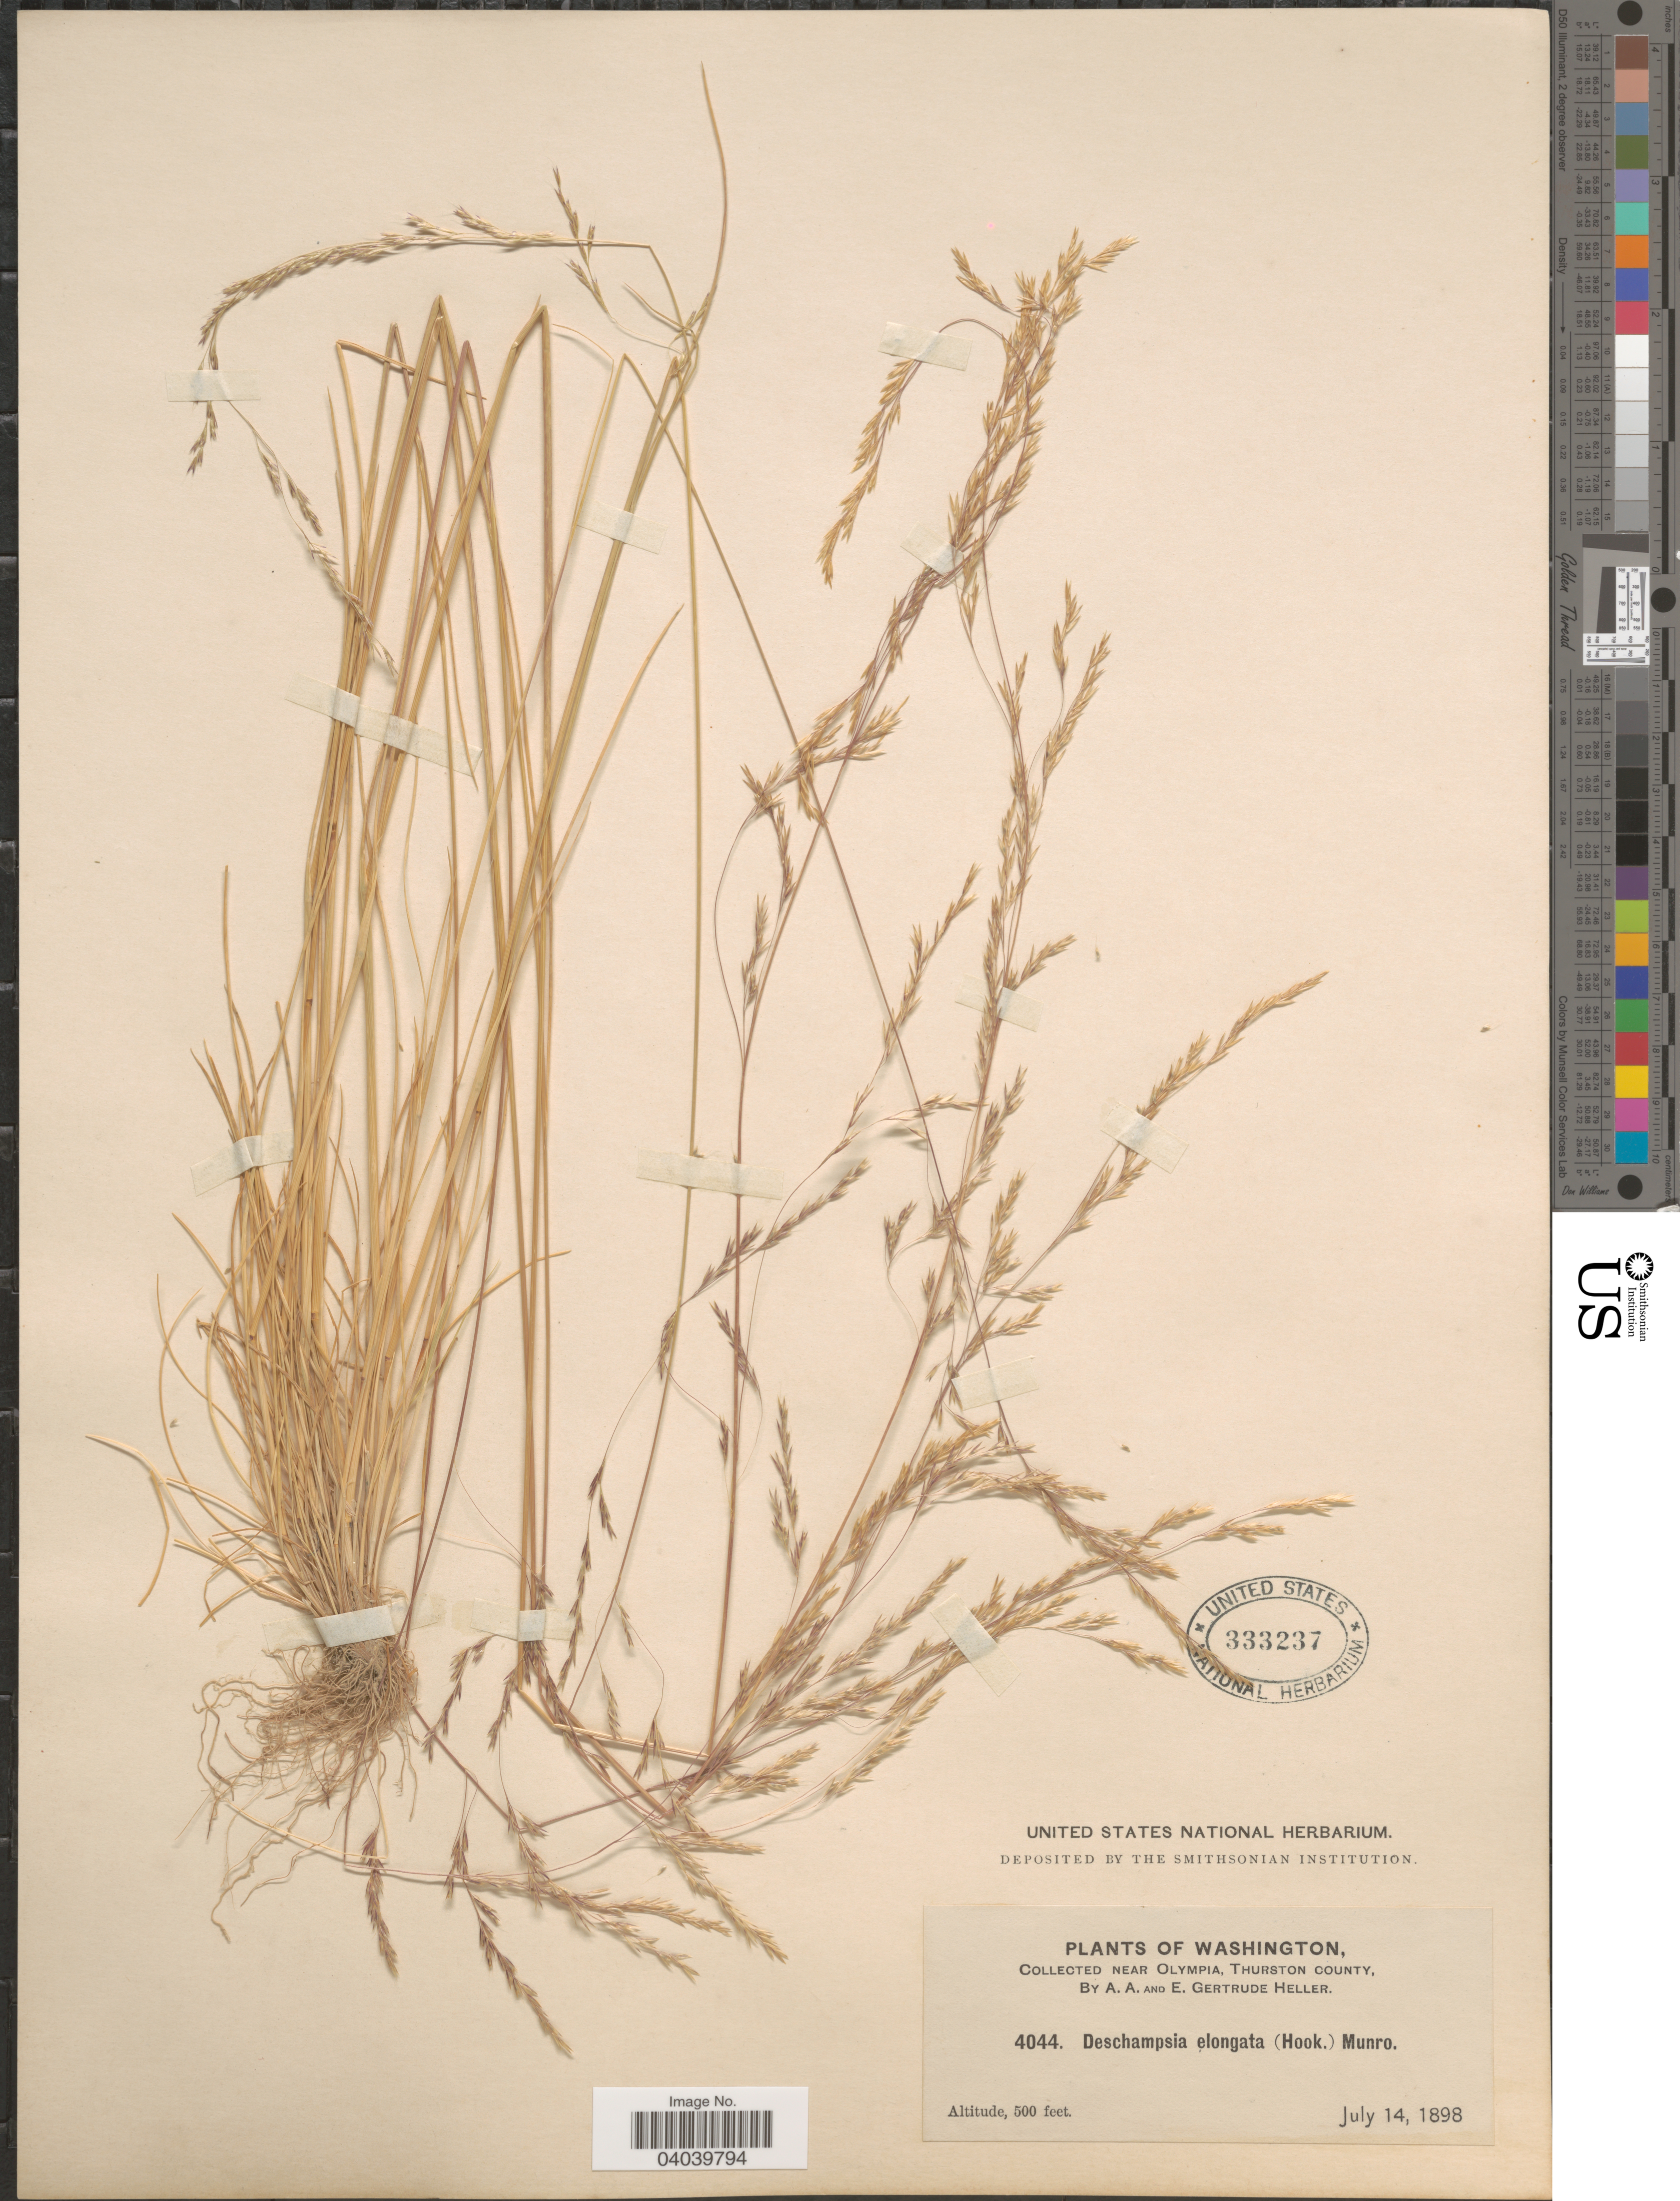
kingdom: Plantae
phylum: Tracheophyta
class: Liliopsida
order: Poales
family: Poaceae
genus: Deschampsia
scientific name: Deschampsia elongata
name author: (Hook.) Munro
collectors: A. A. Heller & E. G. Heller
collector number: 4044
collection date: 1898-07-14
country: United States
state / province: Washington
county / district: Thurston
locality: Near Olympia, Thurston County.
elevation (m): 152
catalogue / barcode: US 333237